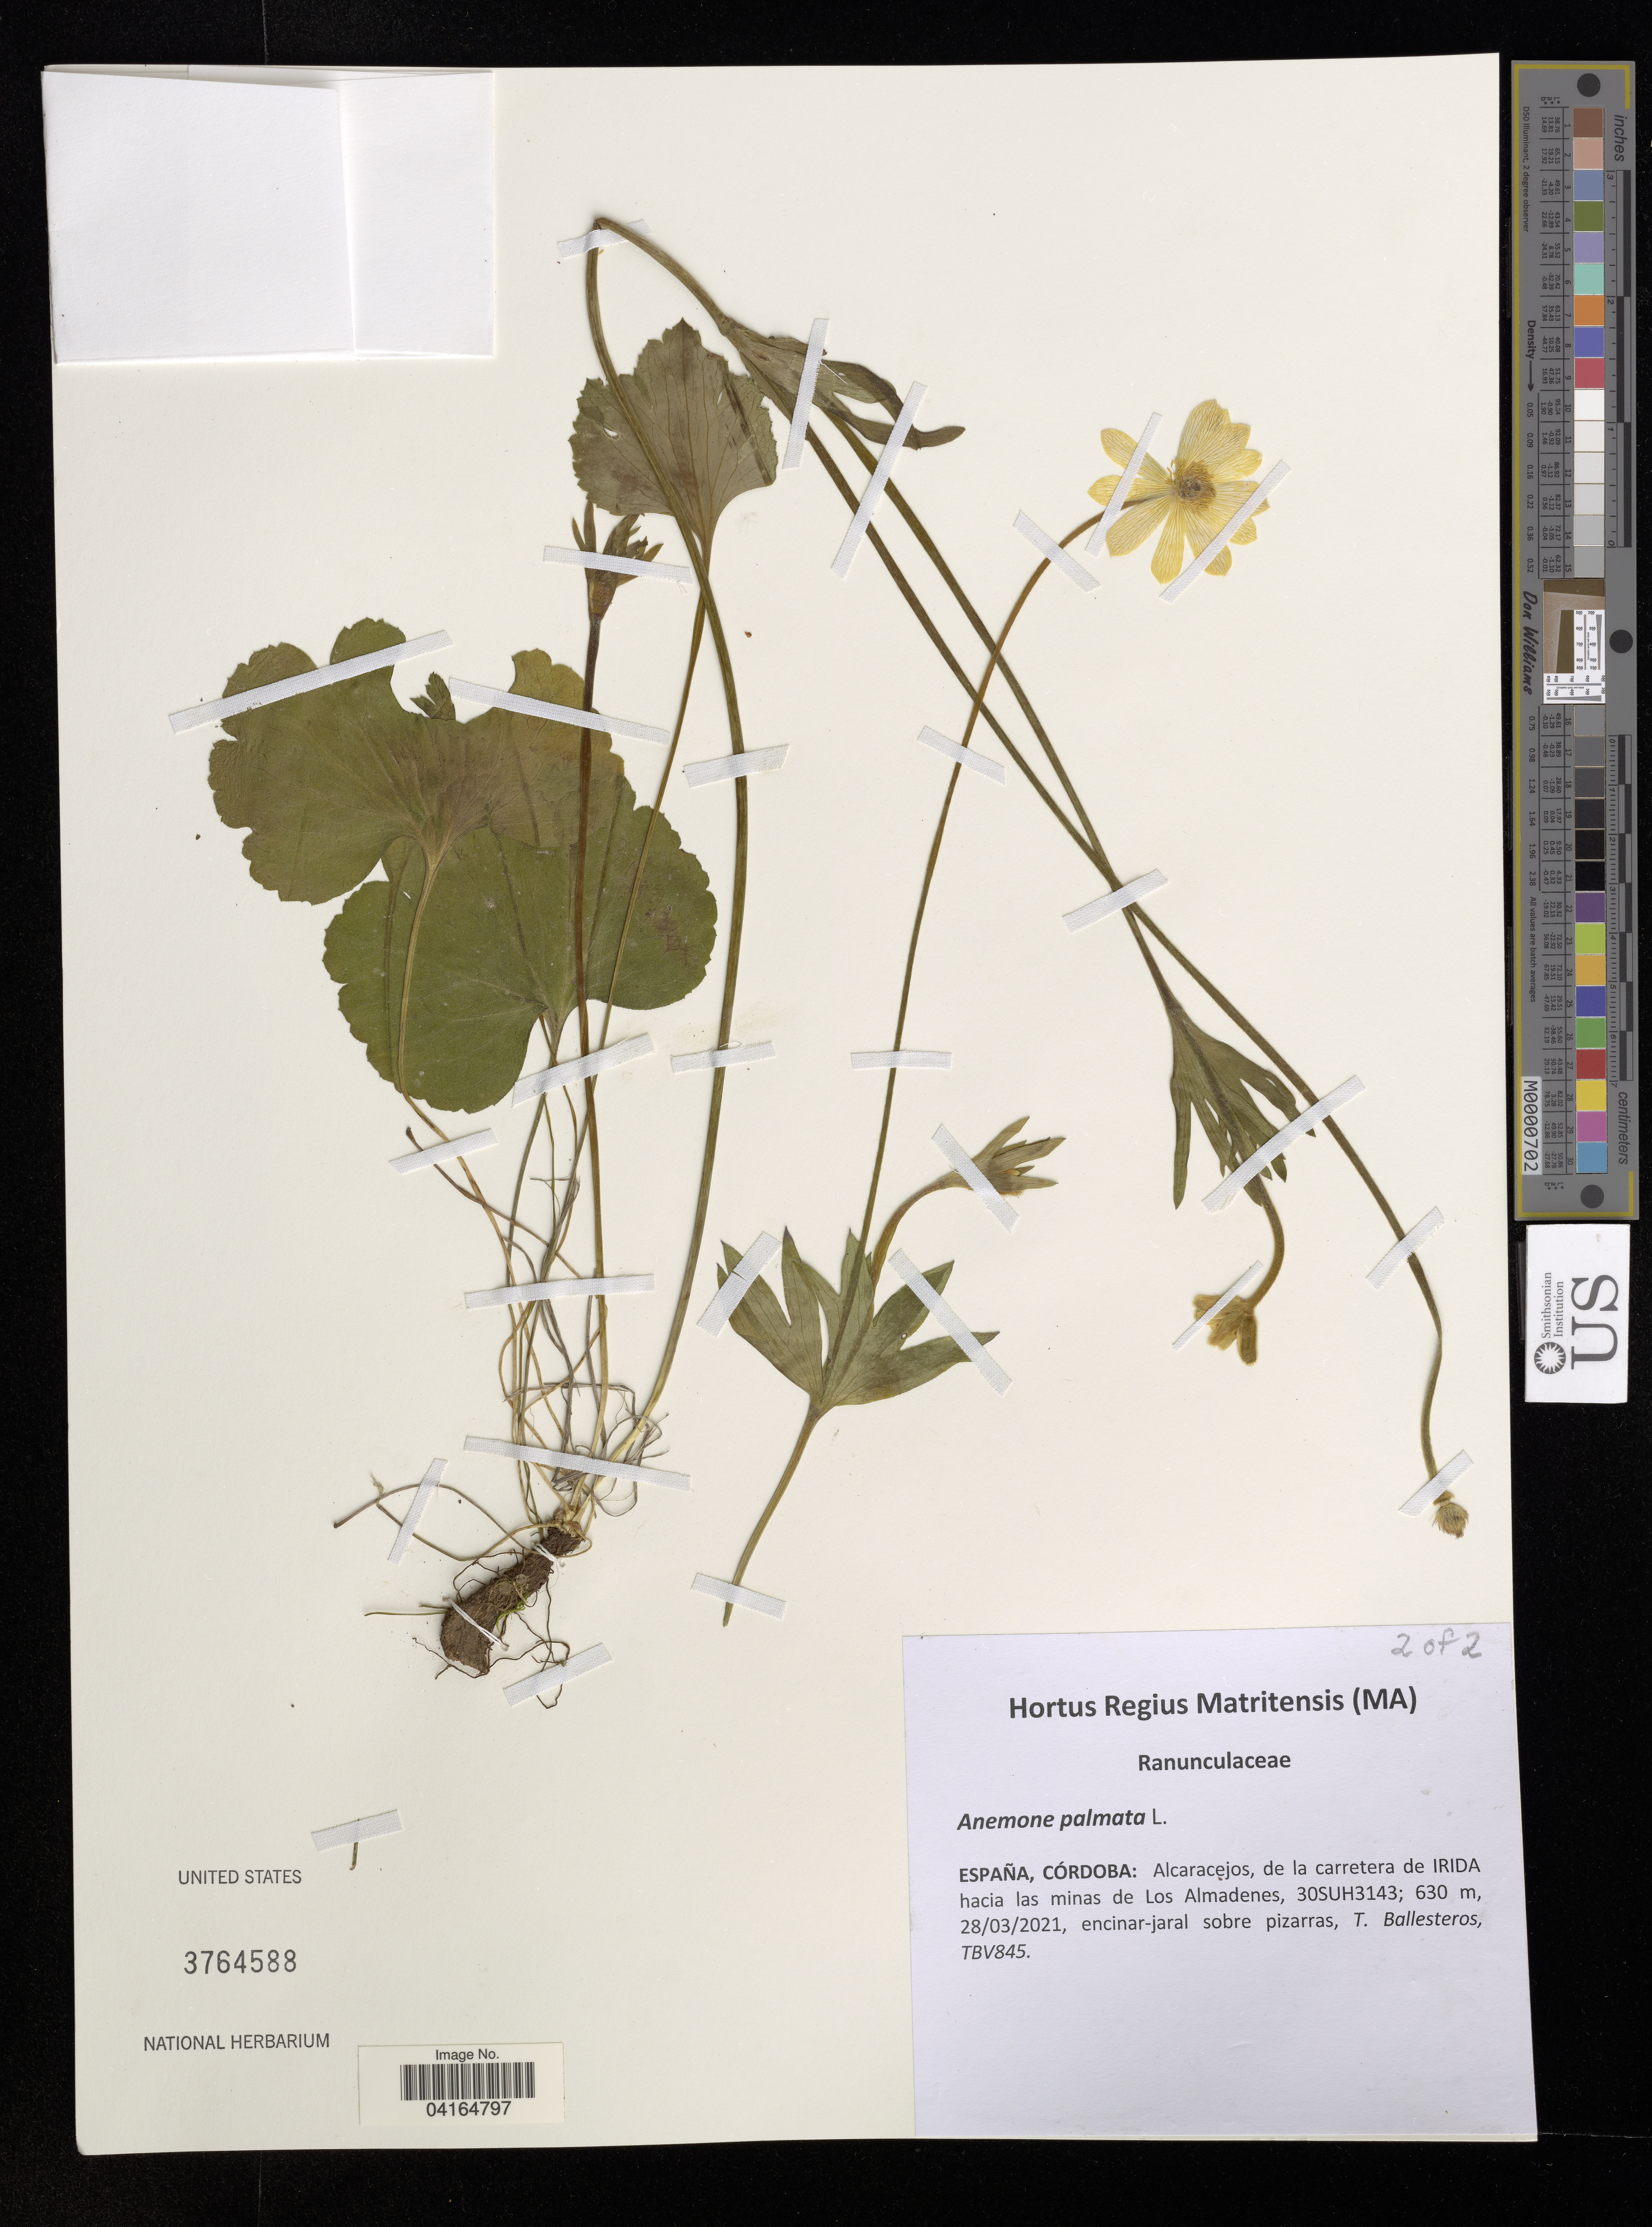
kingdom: Plantae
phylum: Tracheophyta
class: Magnoliopsida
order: Ranunculales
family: Ranunculaceae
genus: Anemone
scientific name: Anemone palmata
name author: L.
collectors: T. Ballesteros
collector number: TBV845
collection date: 2021-03-28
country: Spain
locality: Córdoba: Alcaracejos, de la carretera de Irida hacia las minas de Los Almadenes.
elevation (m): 630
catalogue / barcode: US 3764588